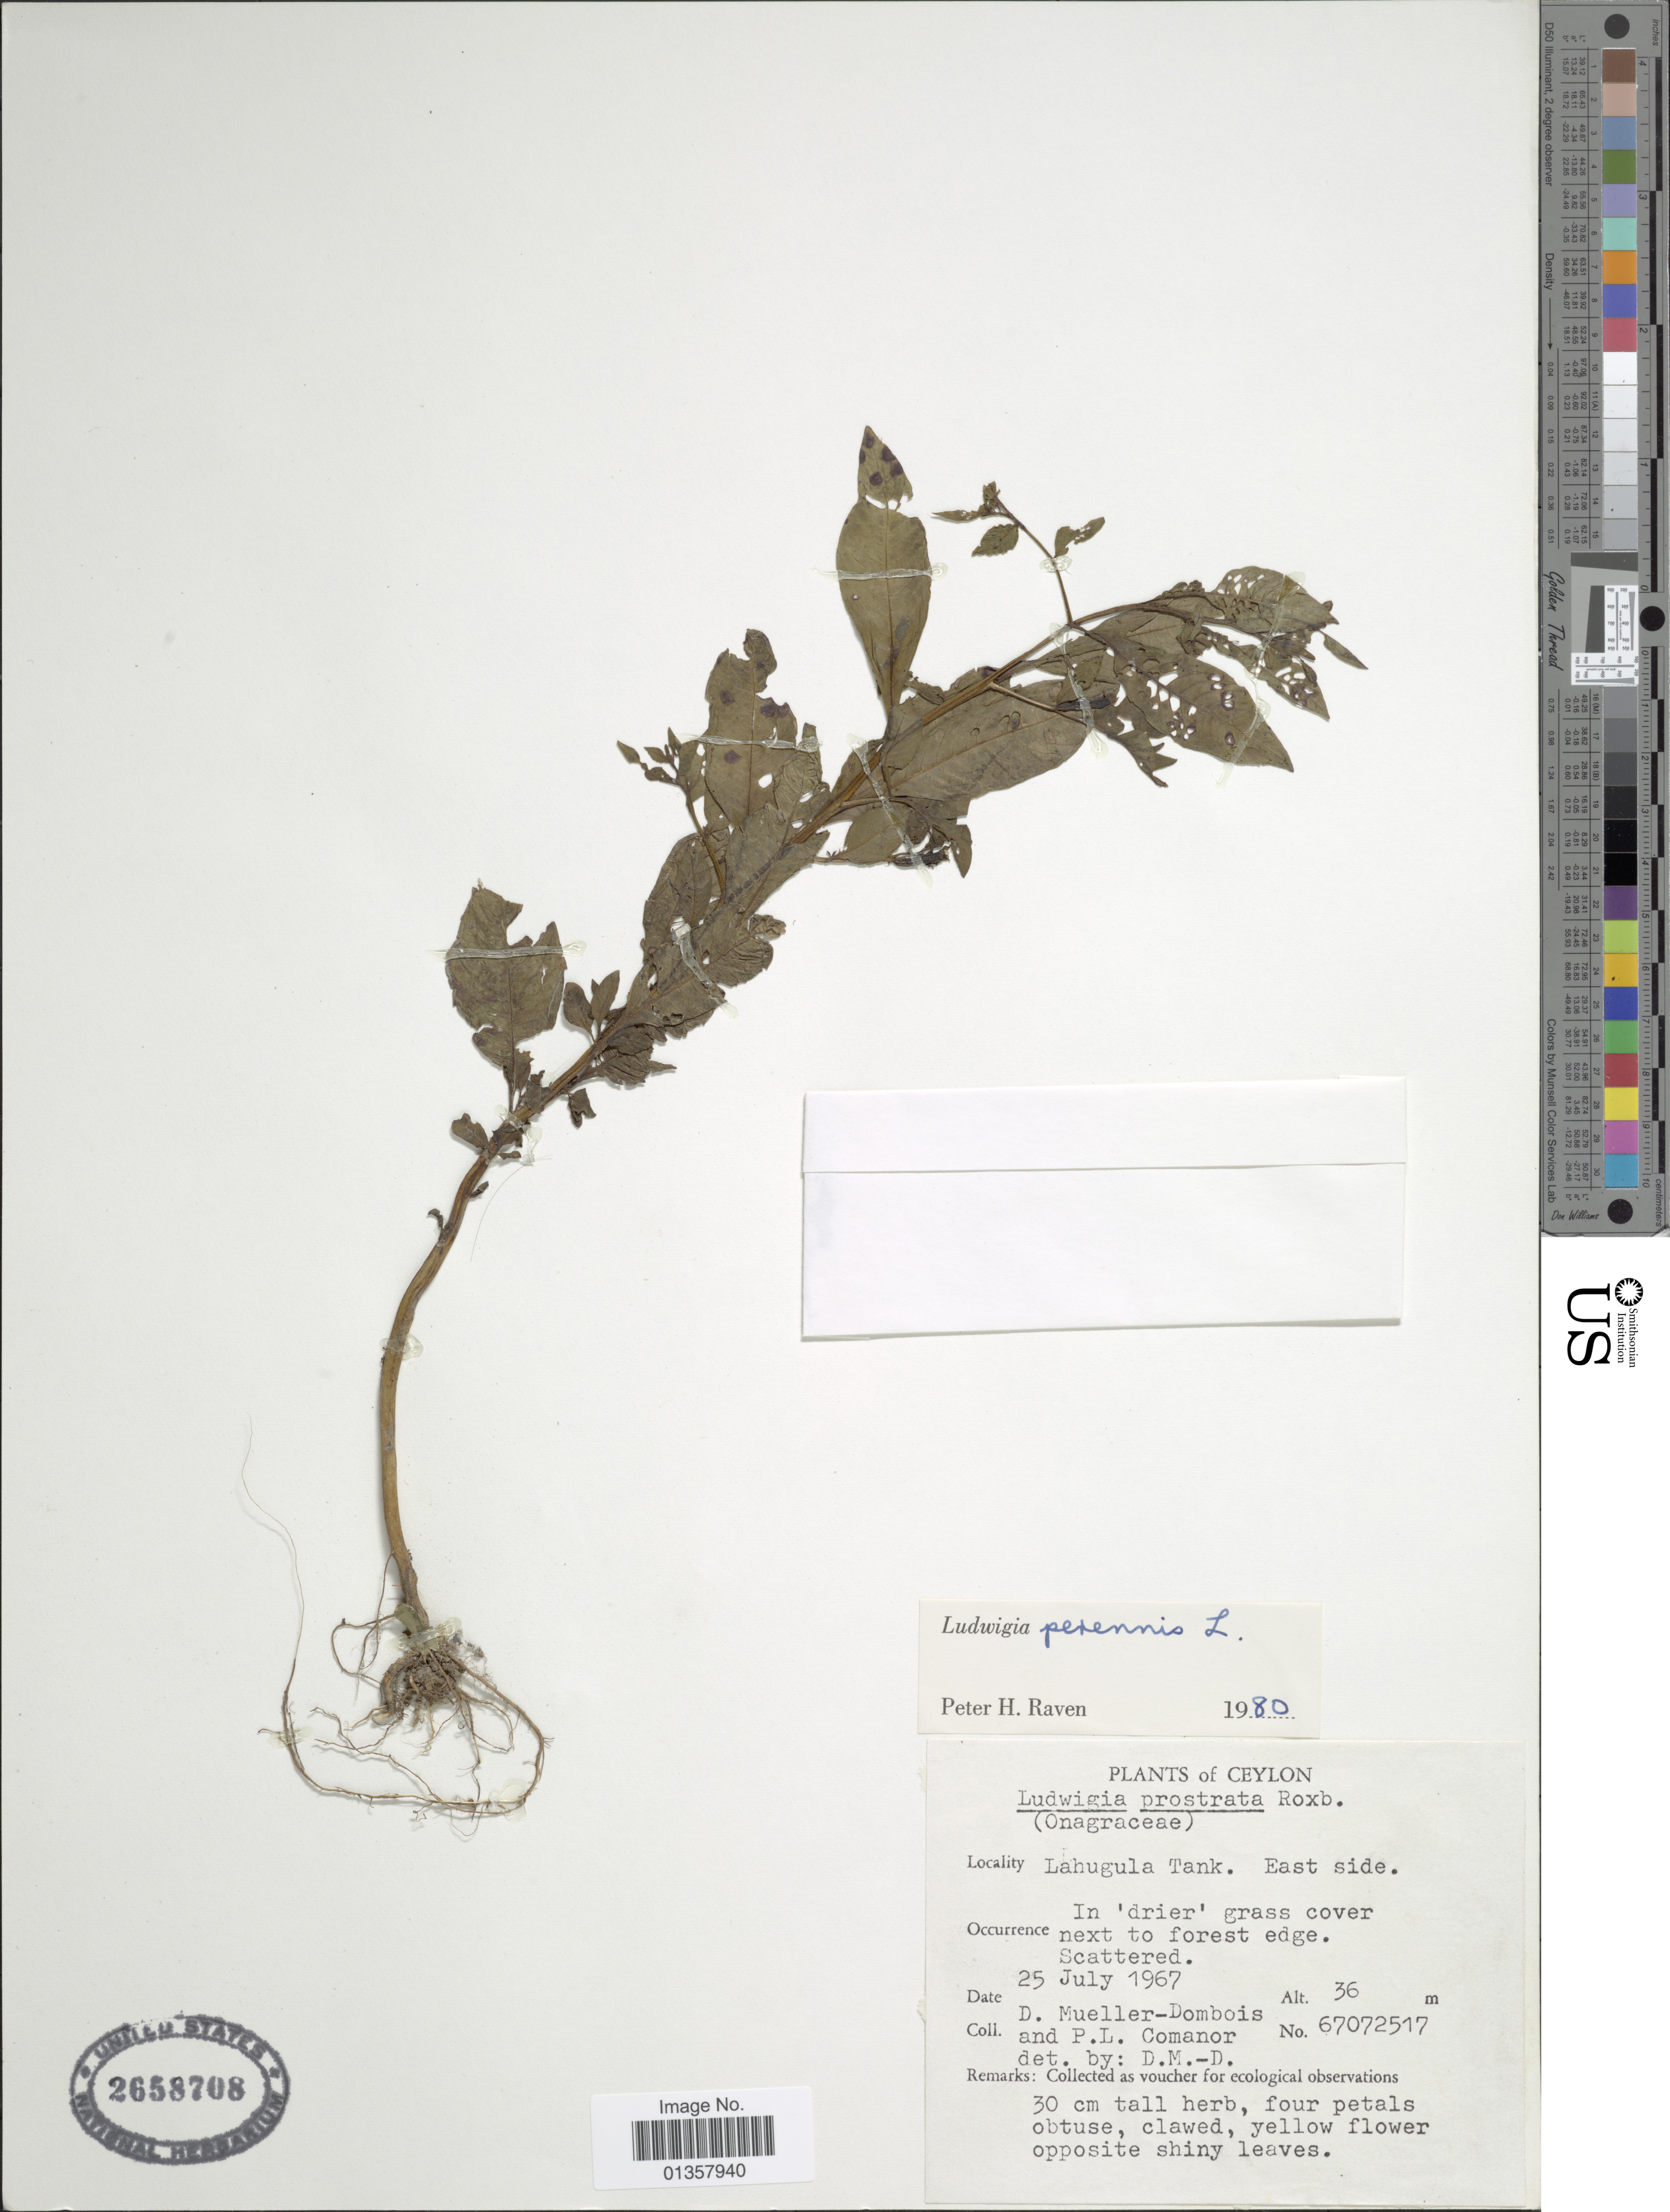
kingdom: Plantae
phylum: Tracheophyta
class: Magnoliopsida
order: Myrtales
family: Onagraceae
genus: Ludwigia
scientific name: Ludwigia perennis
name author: L.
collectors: D. Mueller-Dombois & P. Comanor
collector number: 17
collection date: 1967-07-25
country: Sri Lanka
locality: Ceylon. Lahugula Tank. East side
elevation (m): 36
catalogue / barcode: US 2658708